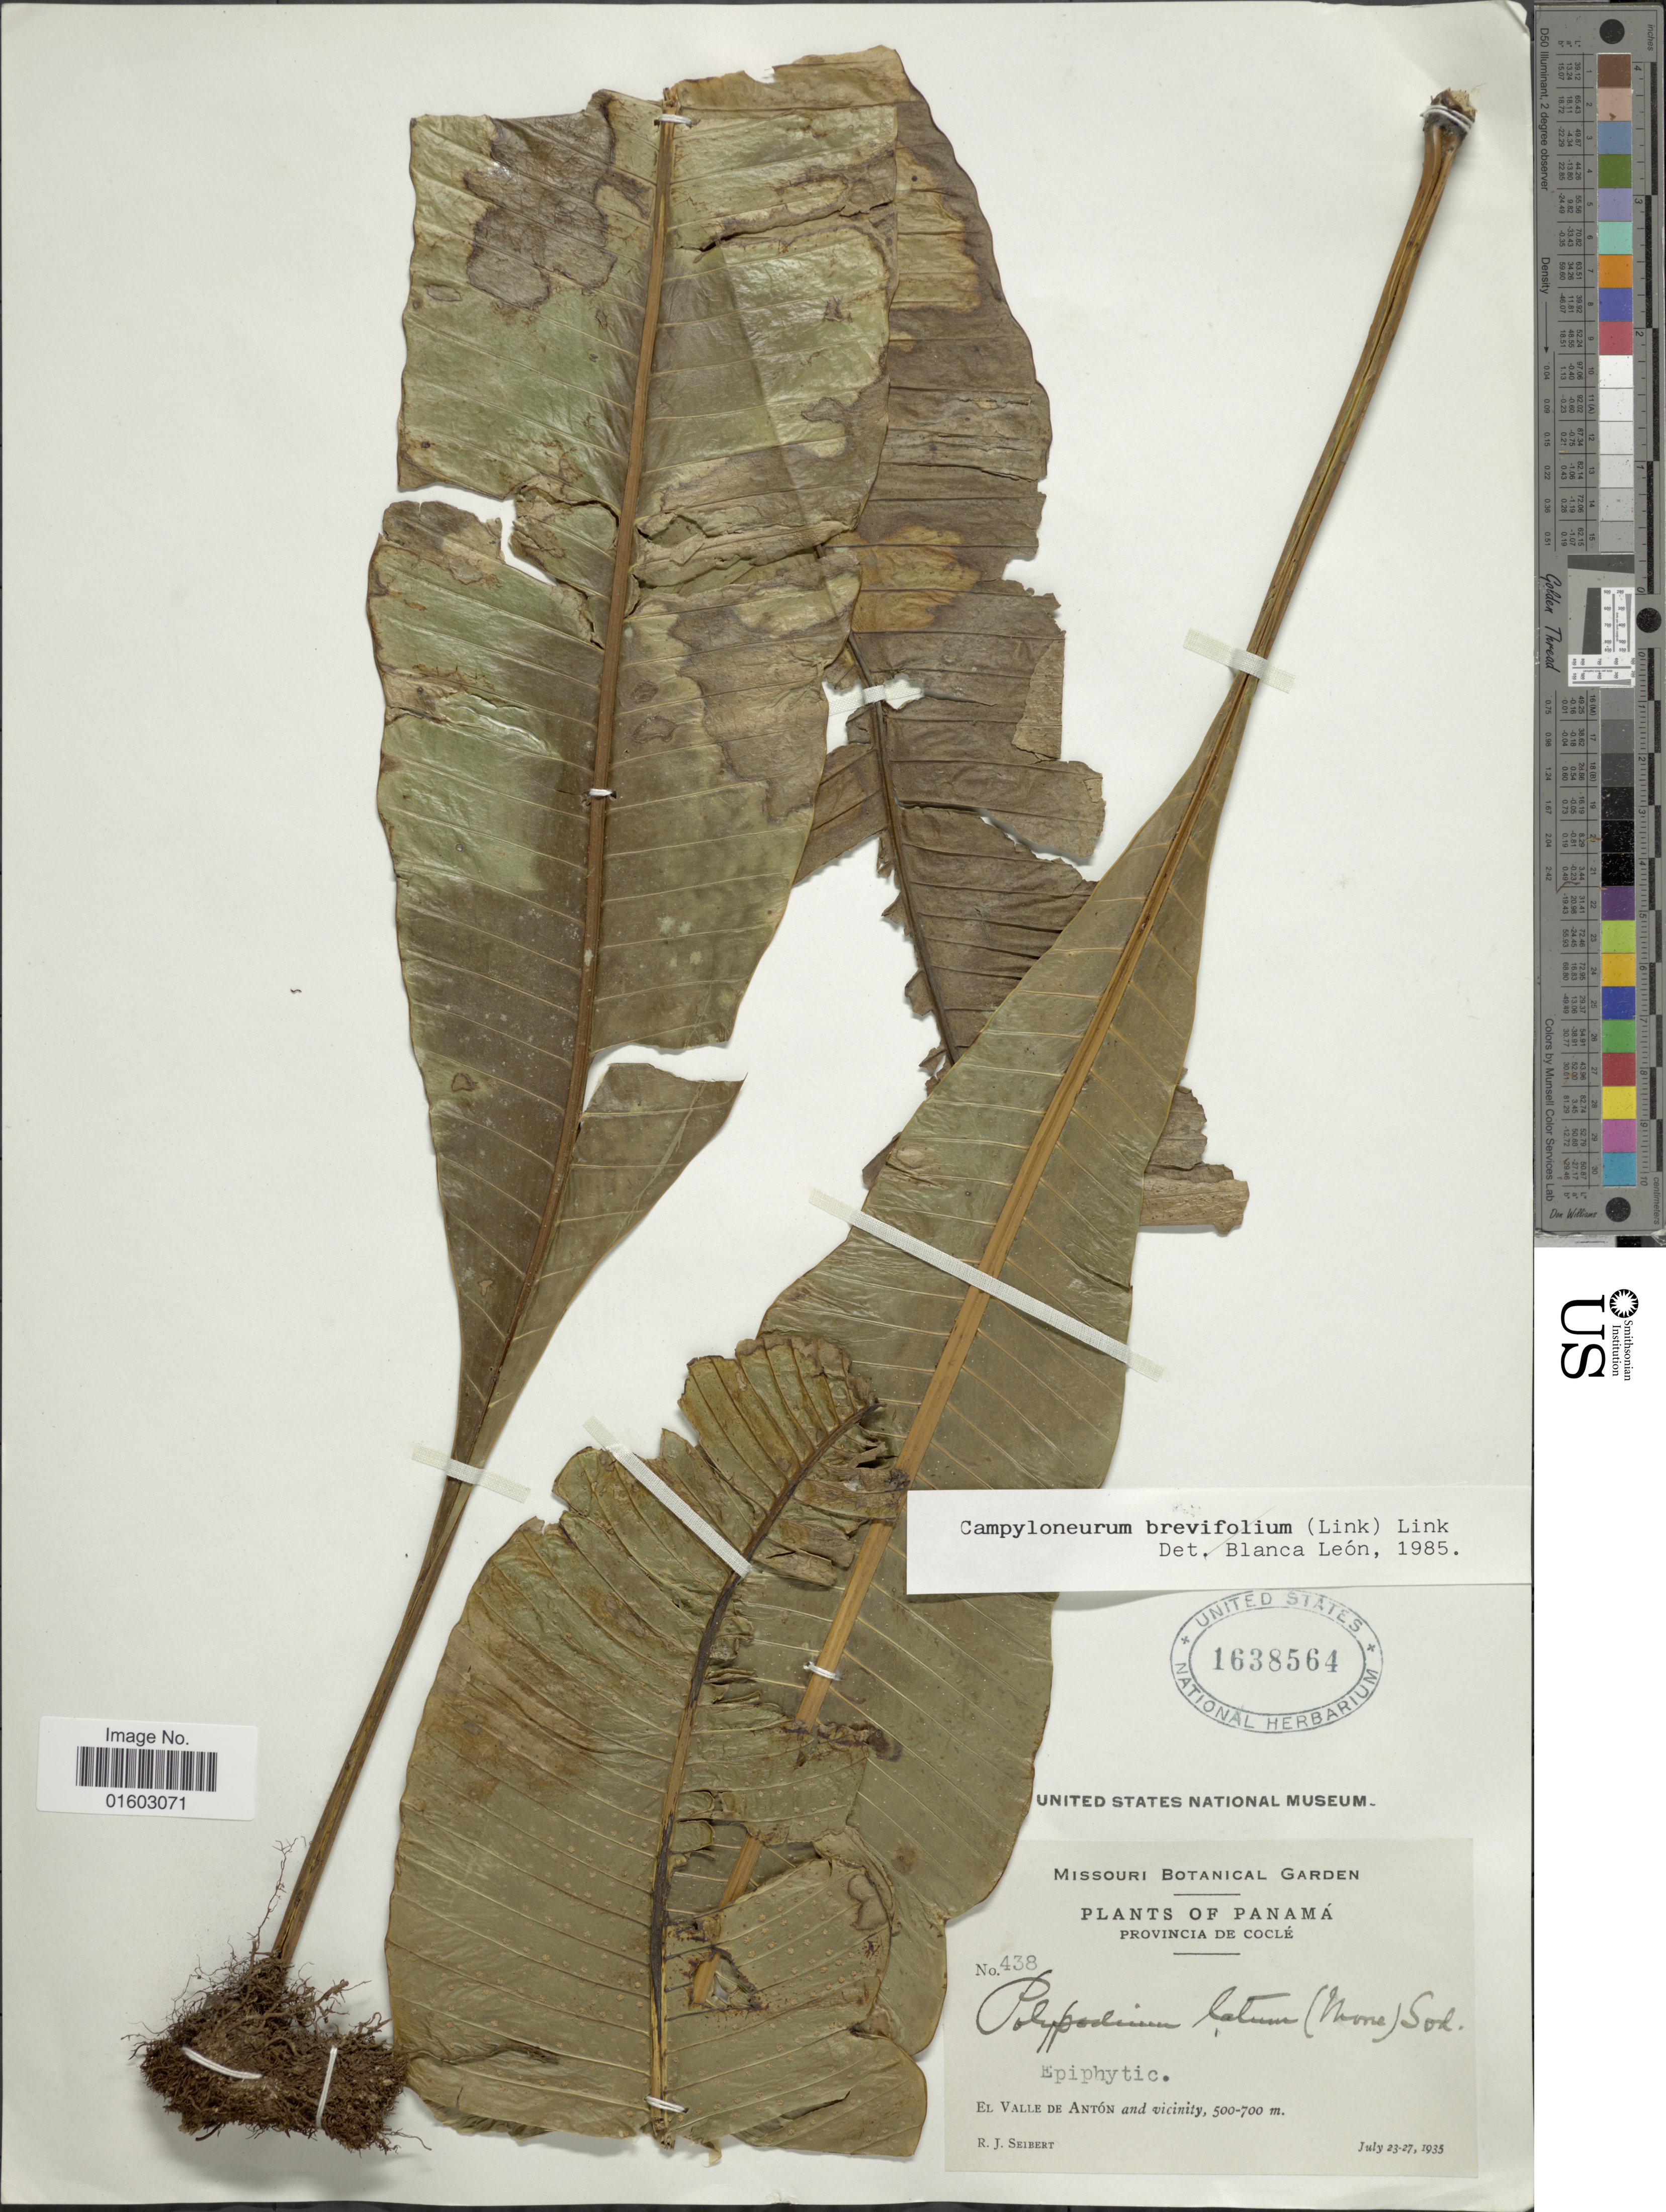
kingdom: Plantae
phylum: Tracheophyta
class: Polypodiopsida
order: Polypodiales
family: Polypodiaceae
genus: Campyloneurum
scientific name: Campyloneurum latum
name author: T. Moore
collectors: R. J. Seibert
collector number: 438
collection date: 1935-07-23/1935-07-27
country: Panama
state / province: Coclé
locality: Provincia De Cocle. El Valle de Anton and vicinity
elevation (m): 500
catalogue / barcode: US 1638564